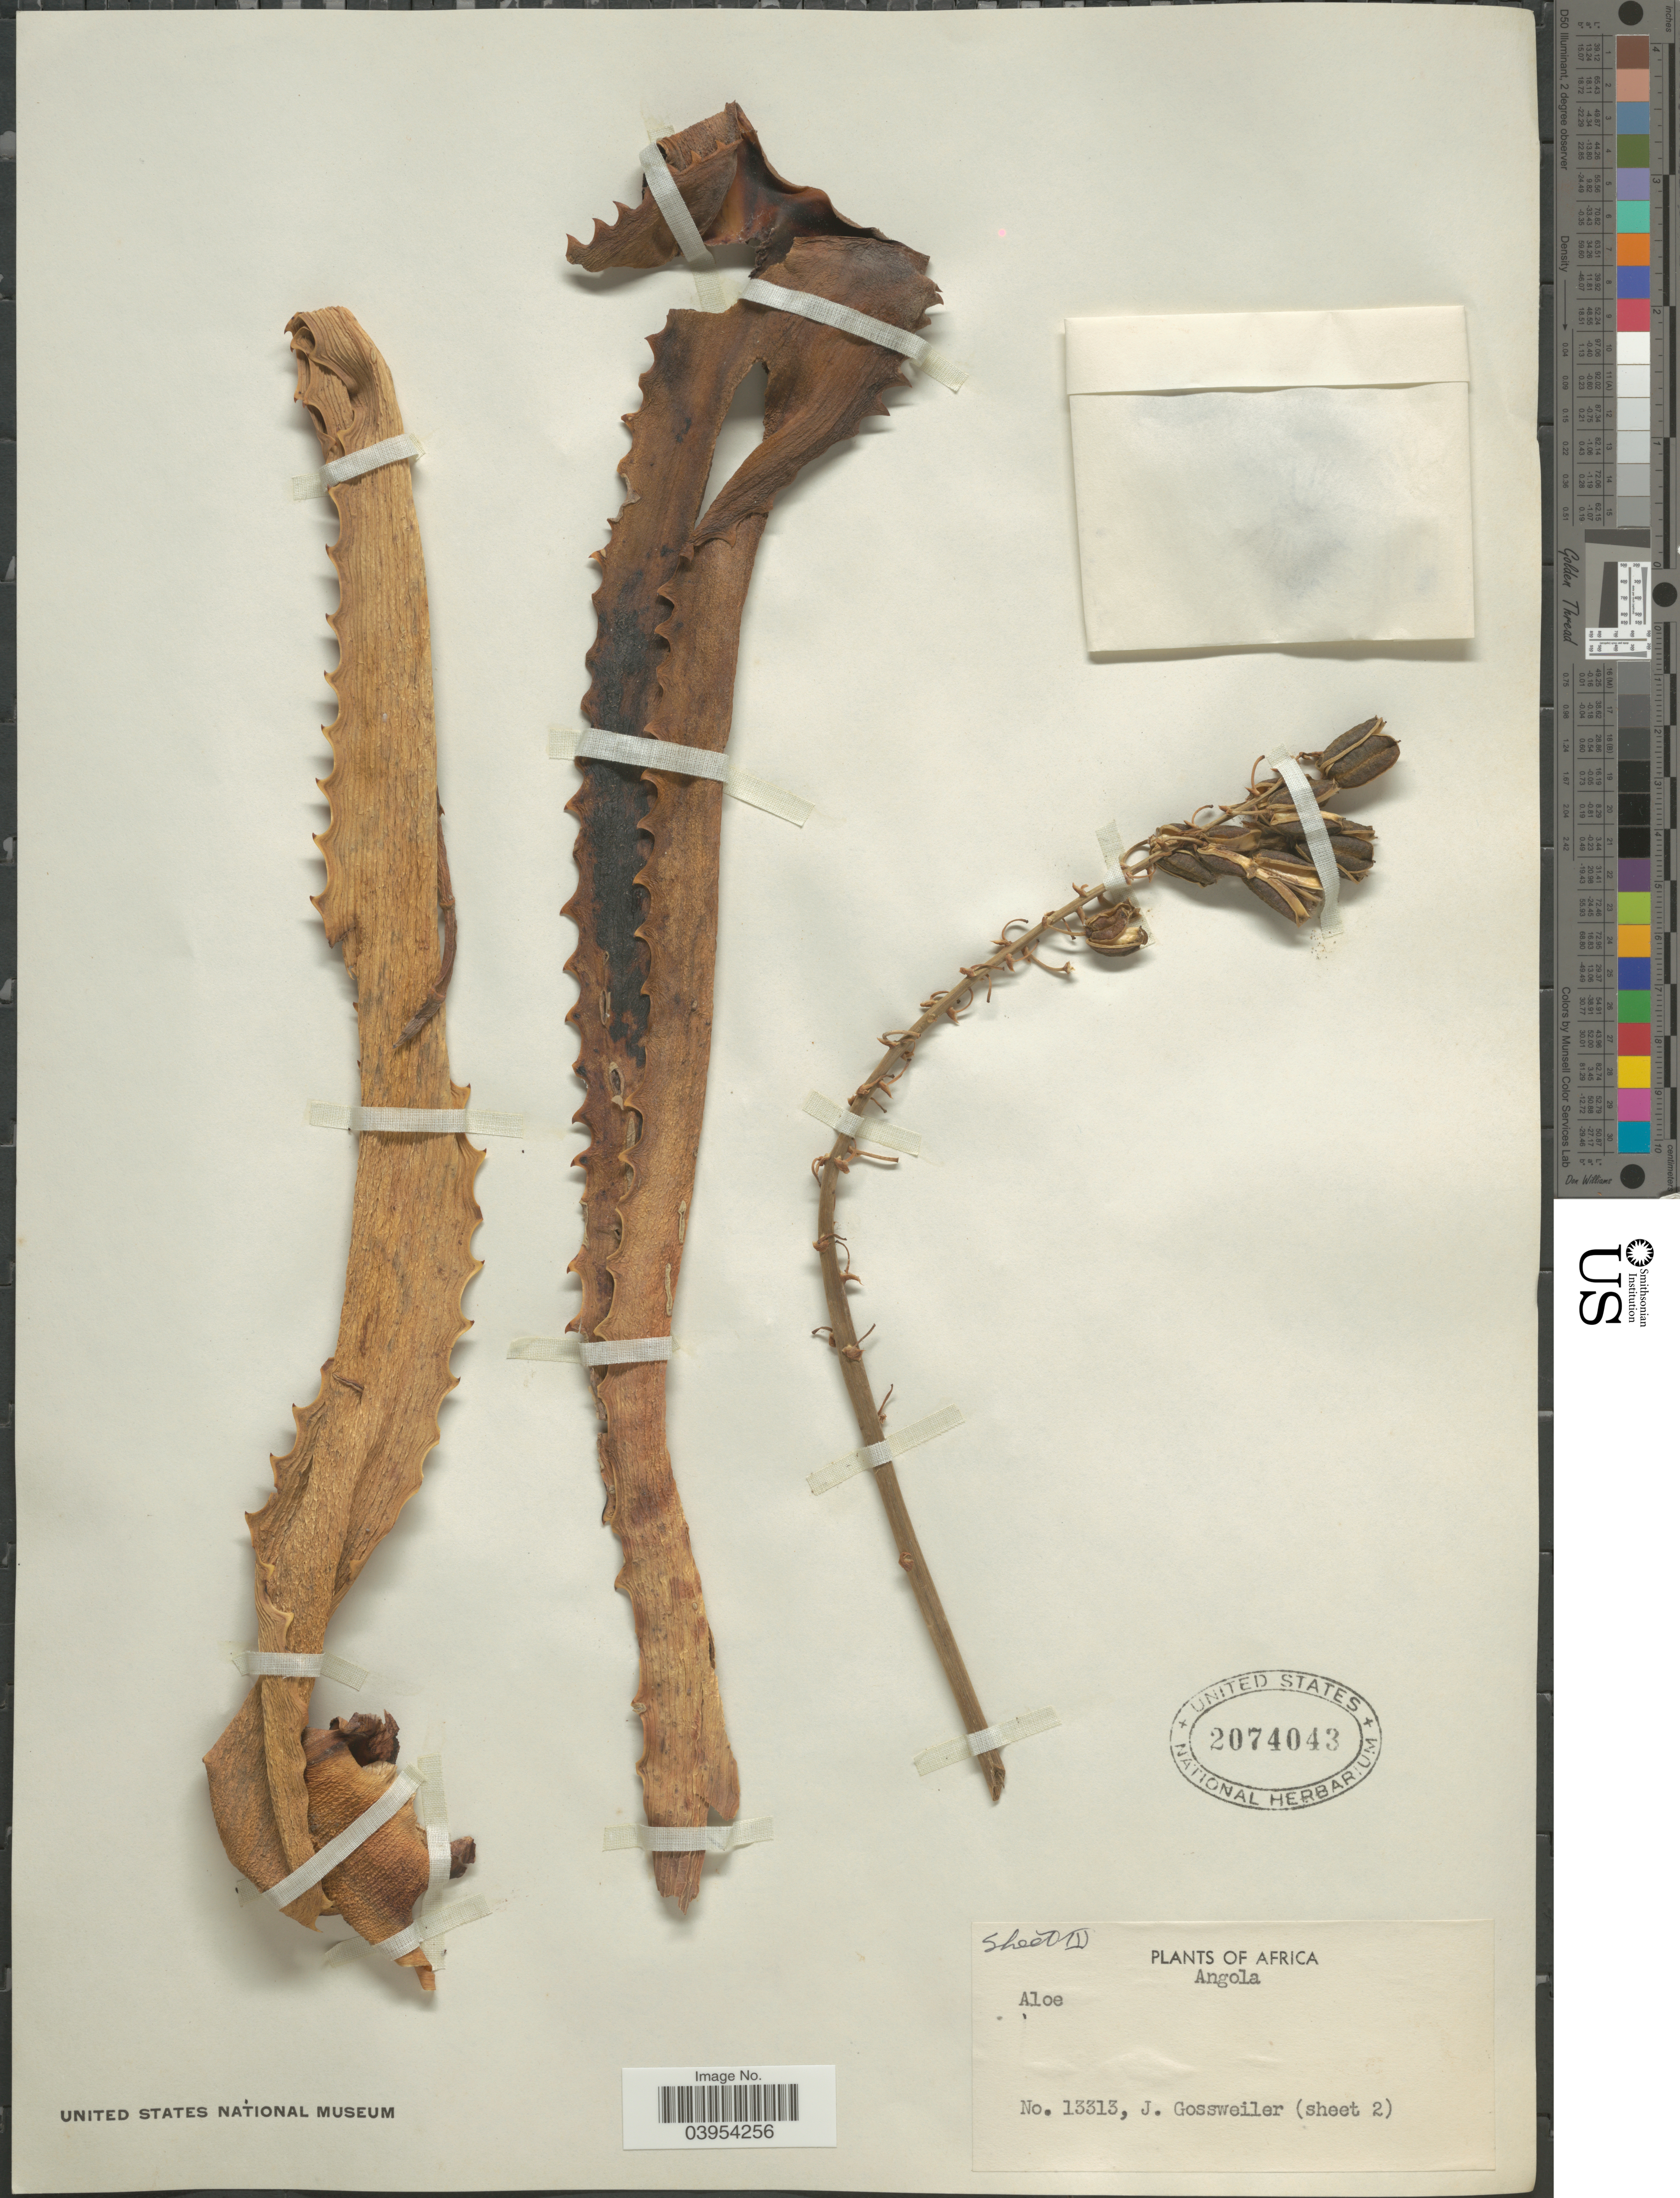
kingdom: Plantae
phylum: Tracheophyta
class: Liliopsida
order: Asparagales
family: Asphodelaceae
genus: Aloe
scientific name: Aloe sp.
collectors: J. Gossweiler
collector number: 13313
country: Angola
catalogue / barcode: US 2074043